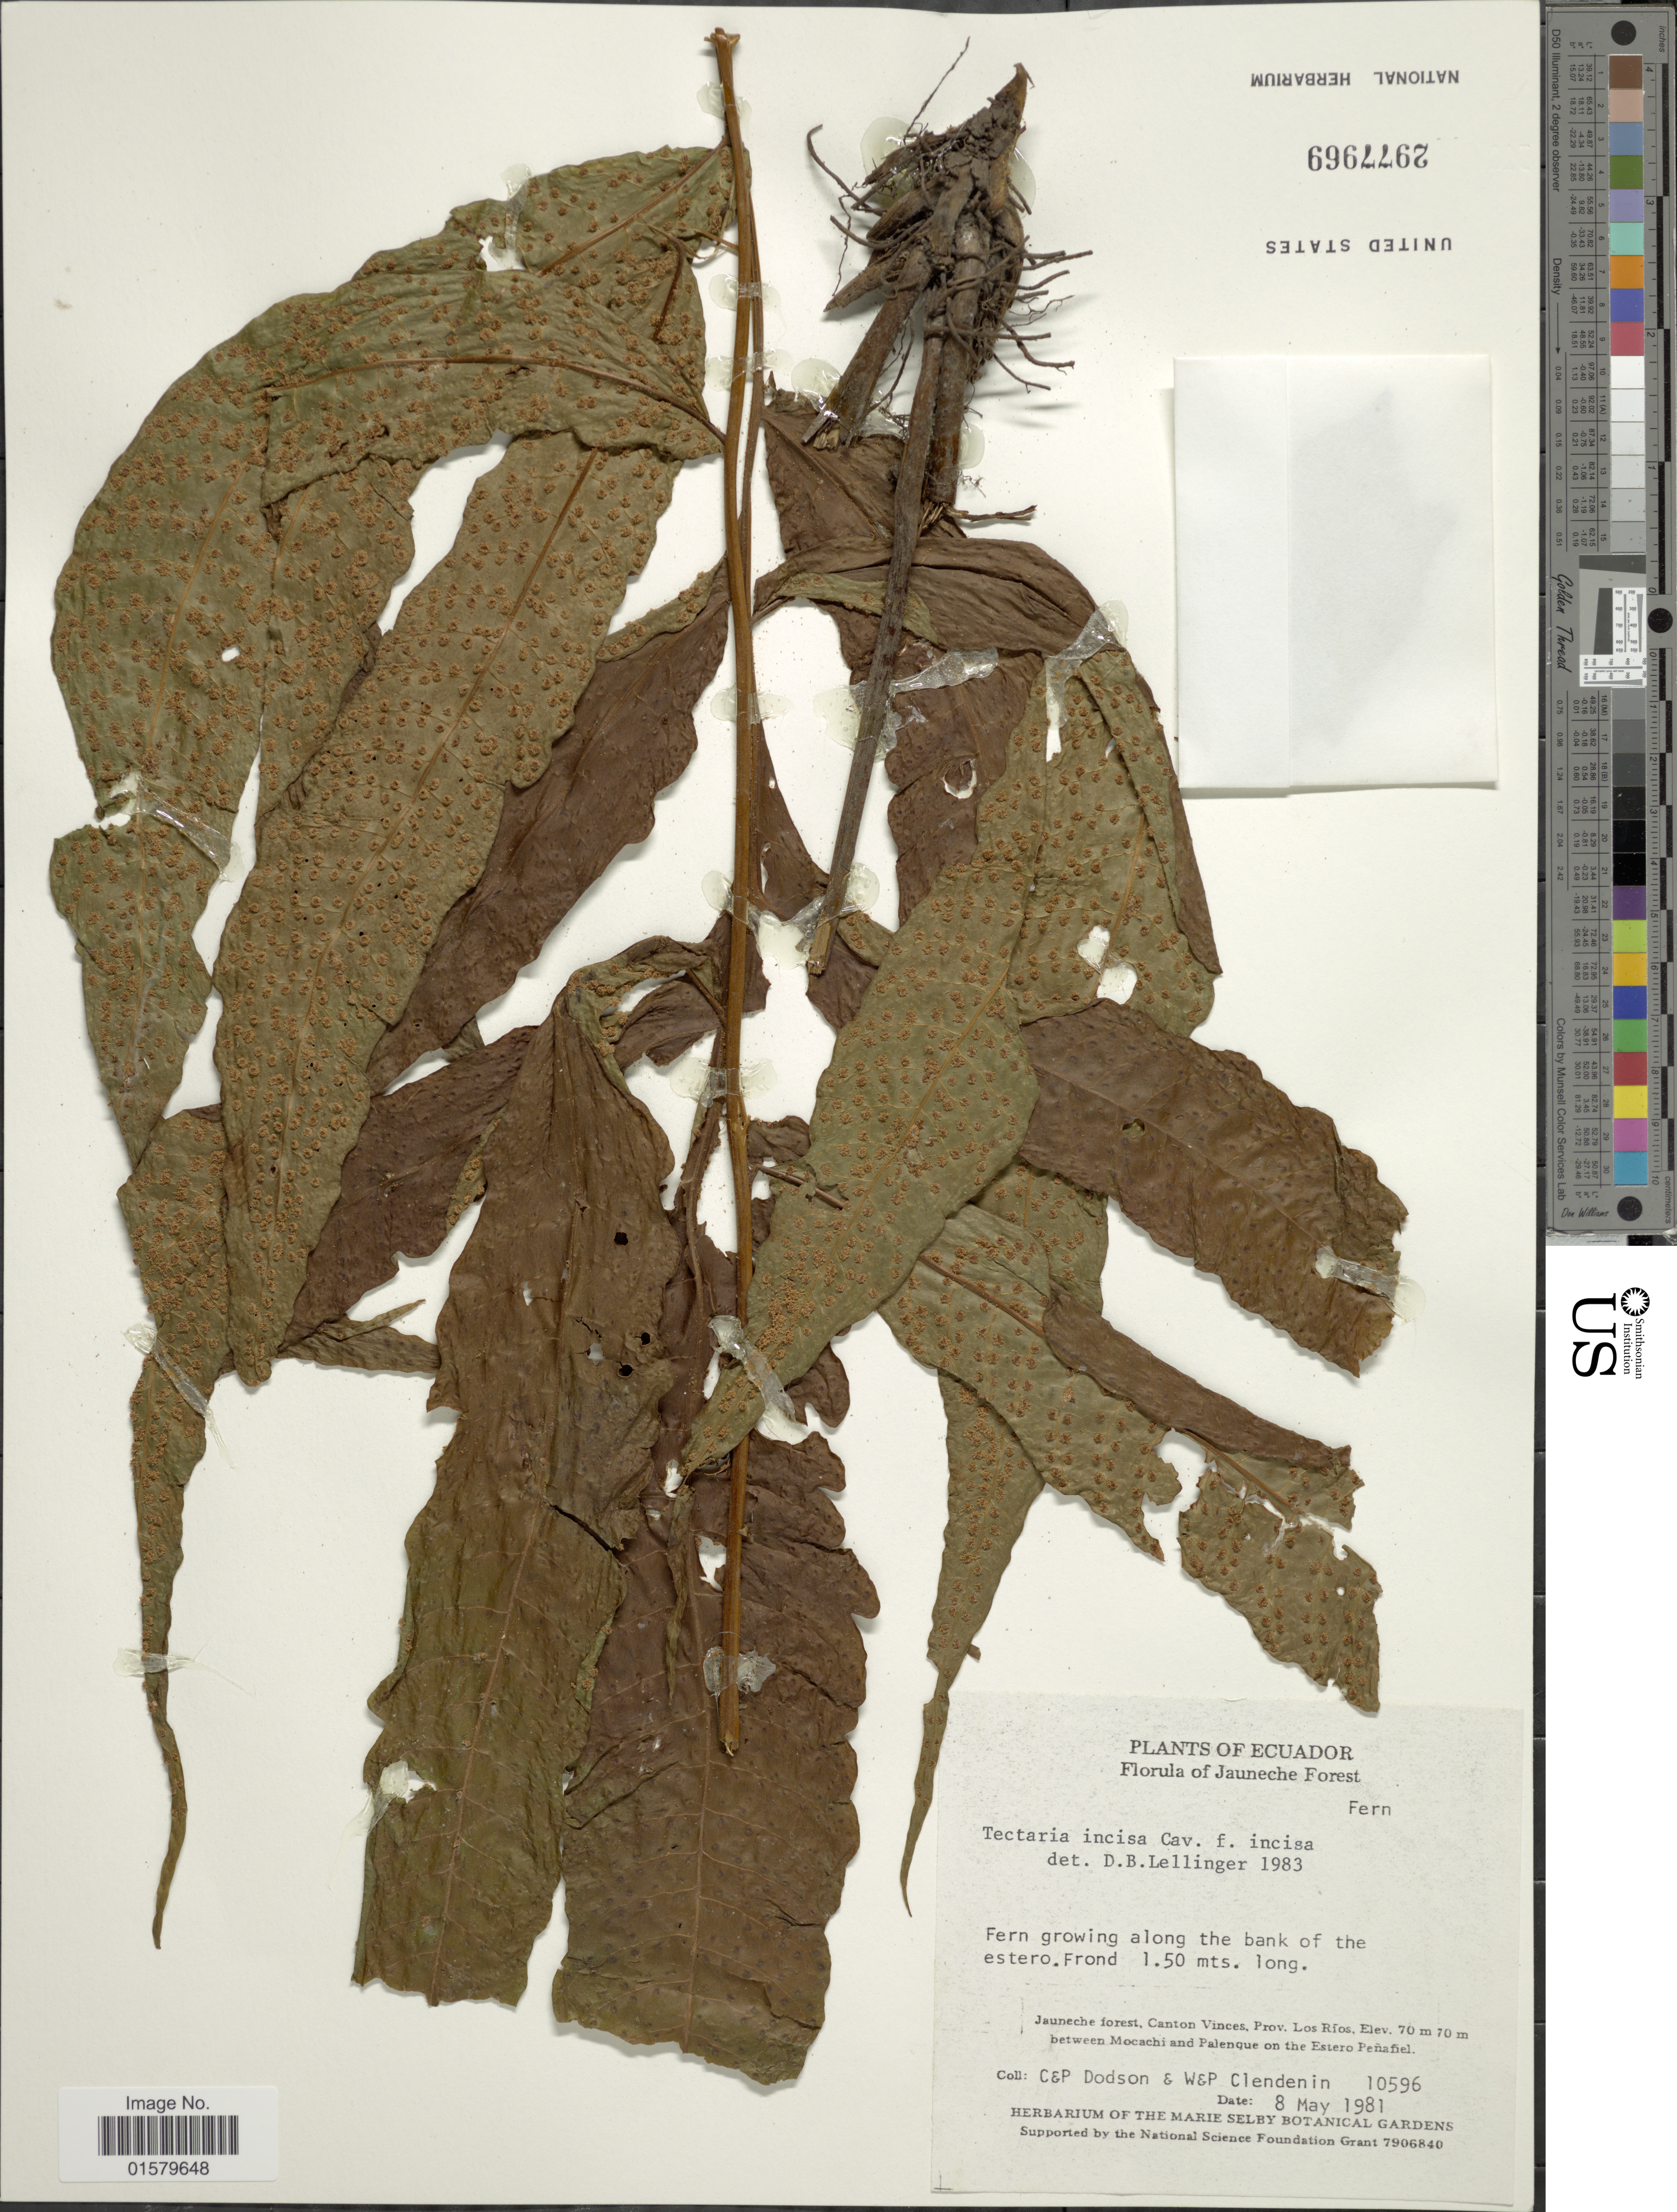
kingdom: Plantae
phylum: Tracheophyta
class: Polypodiopsida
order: Polypodiales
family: Tectariaceae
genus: Tectaria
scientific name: Tectaria incisa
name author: Cav.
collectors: C. Dodson, P. M. Dodson, W. Clendenin & P. Clendenin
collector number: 10596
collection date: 1981-05-08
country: Ecuador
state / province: Los Ríos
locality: Jauneche forest, Canton Vinces, between Mocachi and Palenque on the Estero Penafiel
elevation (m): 70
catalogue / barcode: US 2977969